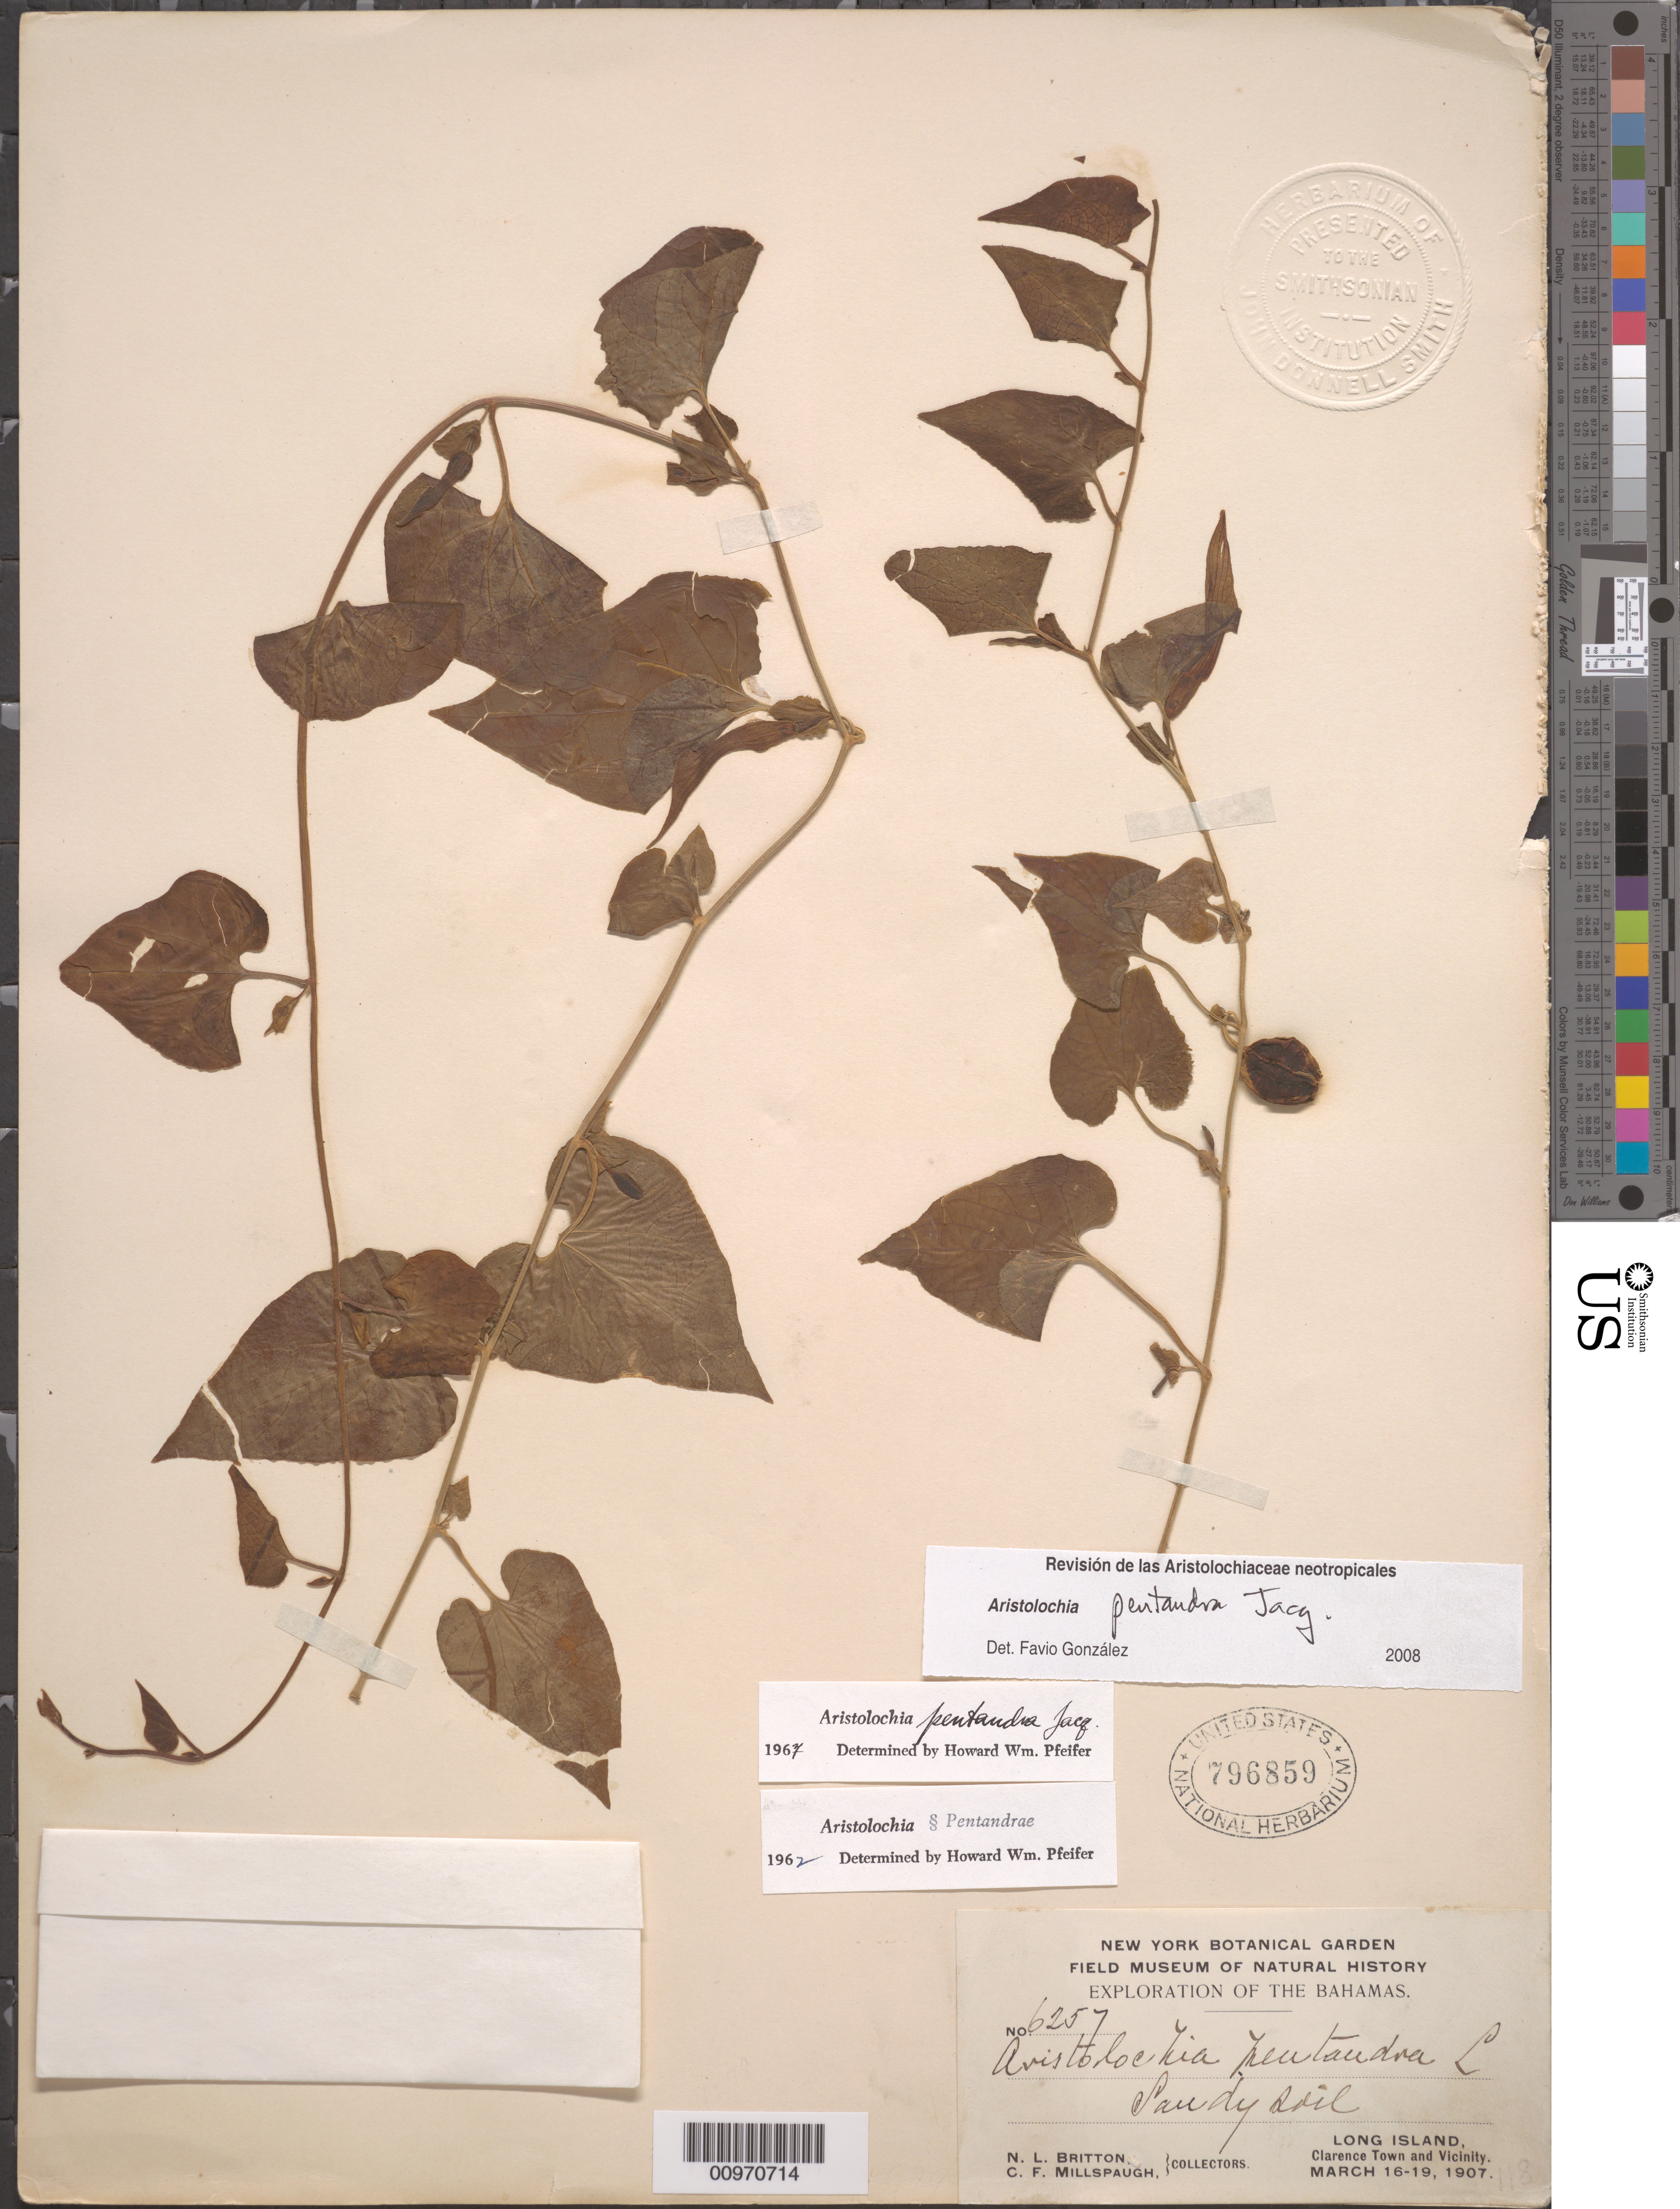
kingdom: Plantae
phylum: Tracheophyta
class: Magnoliopsida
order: Piperales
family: Aristolochiaceae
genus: Aristolochia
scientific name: Aristolochia pentandra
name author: Sessé & Moc.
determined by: González, F., (COL), Universidad Nacional de Colombia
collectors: N. Britton & C. F. Millspaugh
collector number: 6257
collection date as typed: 16 Mar 1907 to 19 Mar 1907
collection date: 1907-03-16/1907-03-19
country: Bahamas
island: Long I.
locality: Clarence Town and vicinity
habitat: Sandy soil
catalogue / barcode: US 796859